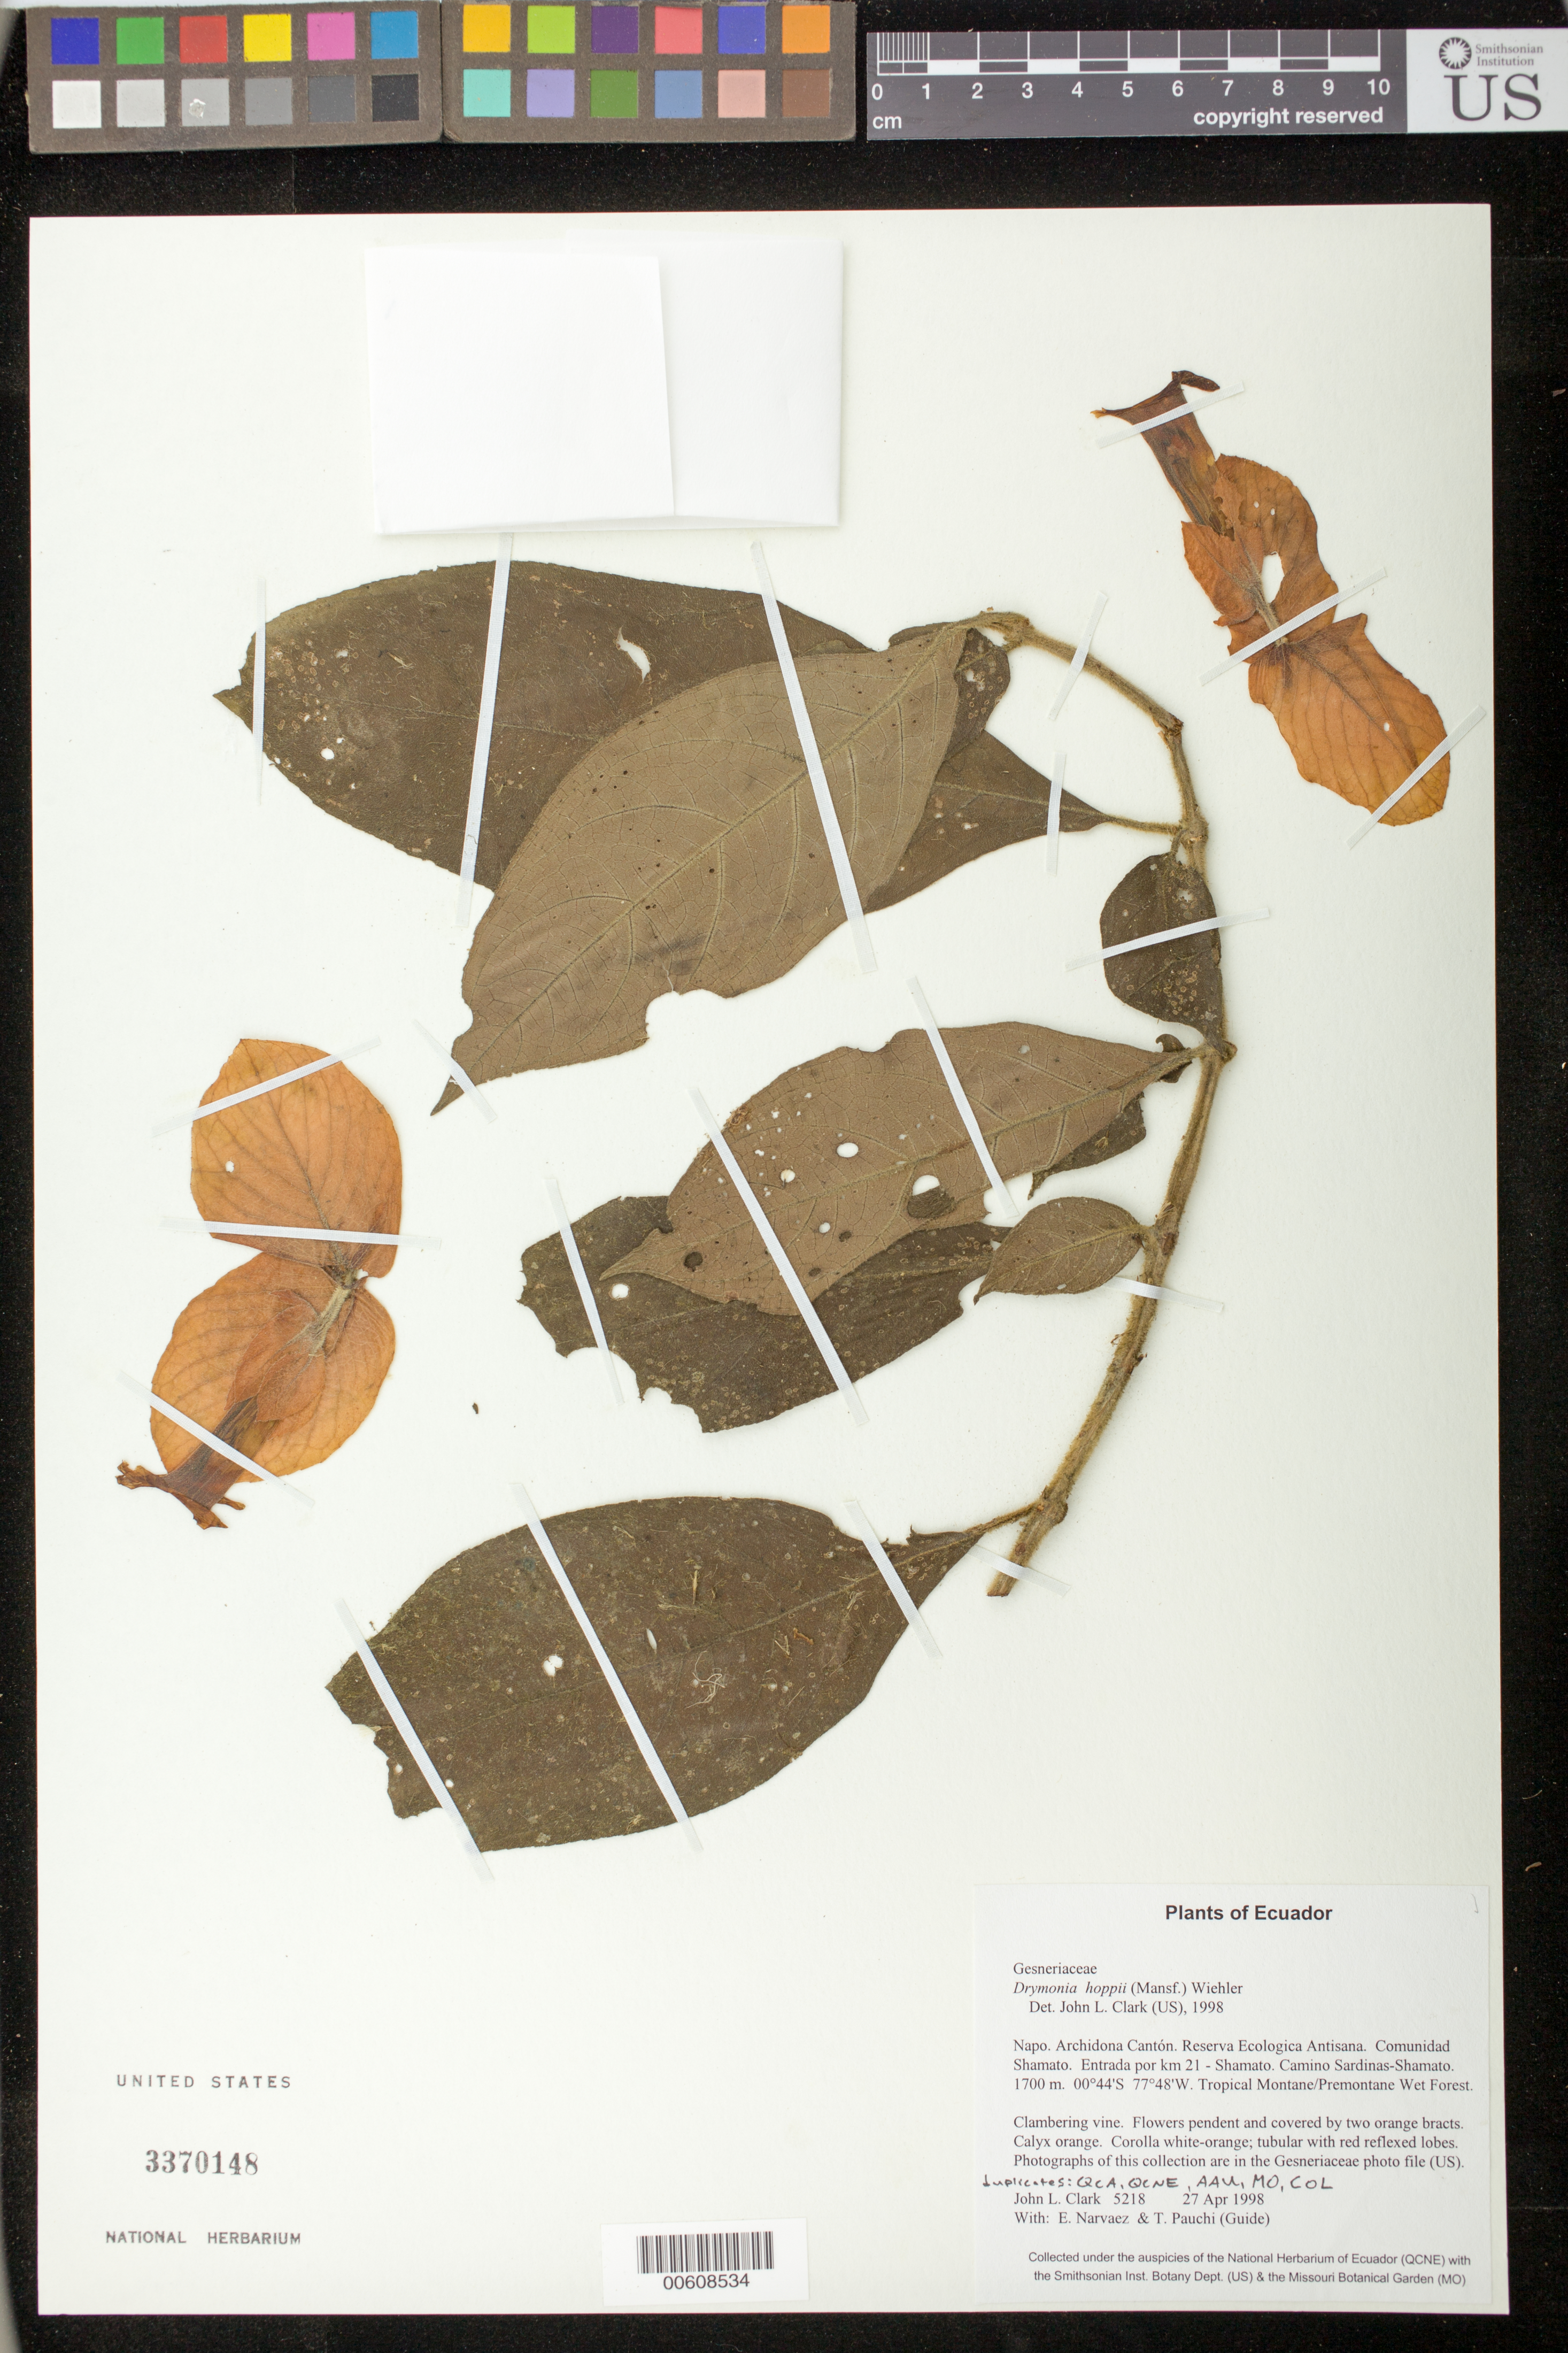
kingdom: Plantae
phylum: Tracheophyta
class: Magnoliopsida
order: Lamiales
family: Gesneriaceae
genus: Drymonia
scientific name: Drymonia hoppii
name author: (Mansf.) Wiehler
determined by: Clark, J. L., (SEL), The Marie Selby Botanical Garden (UNITED STATES)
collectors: J. L. Clark, E. Narváez & T. Pauchi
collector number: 5218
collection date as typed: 27 Apr 1998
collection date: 1998-04-27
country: Ecuador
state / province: Napo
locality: Archidona Cantón. Reserva Ecologica Antisana. Comunidad Shamato. Entrada por km 21 - Shamato. Camino Sardinas-Shamato.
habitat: Tropical Montane/Premontane Wet Forest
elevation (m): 1700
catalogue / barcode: US 3370148